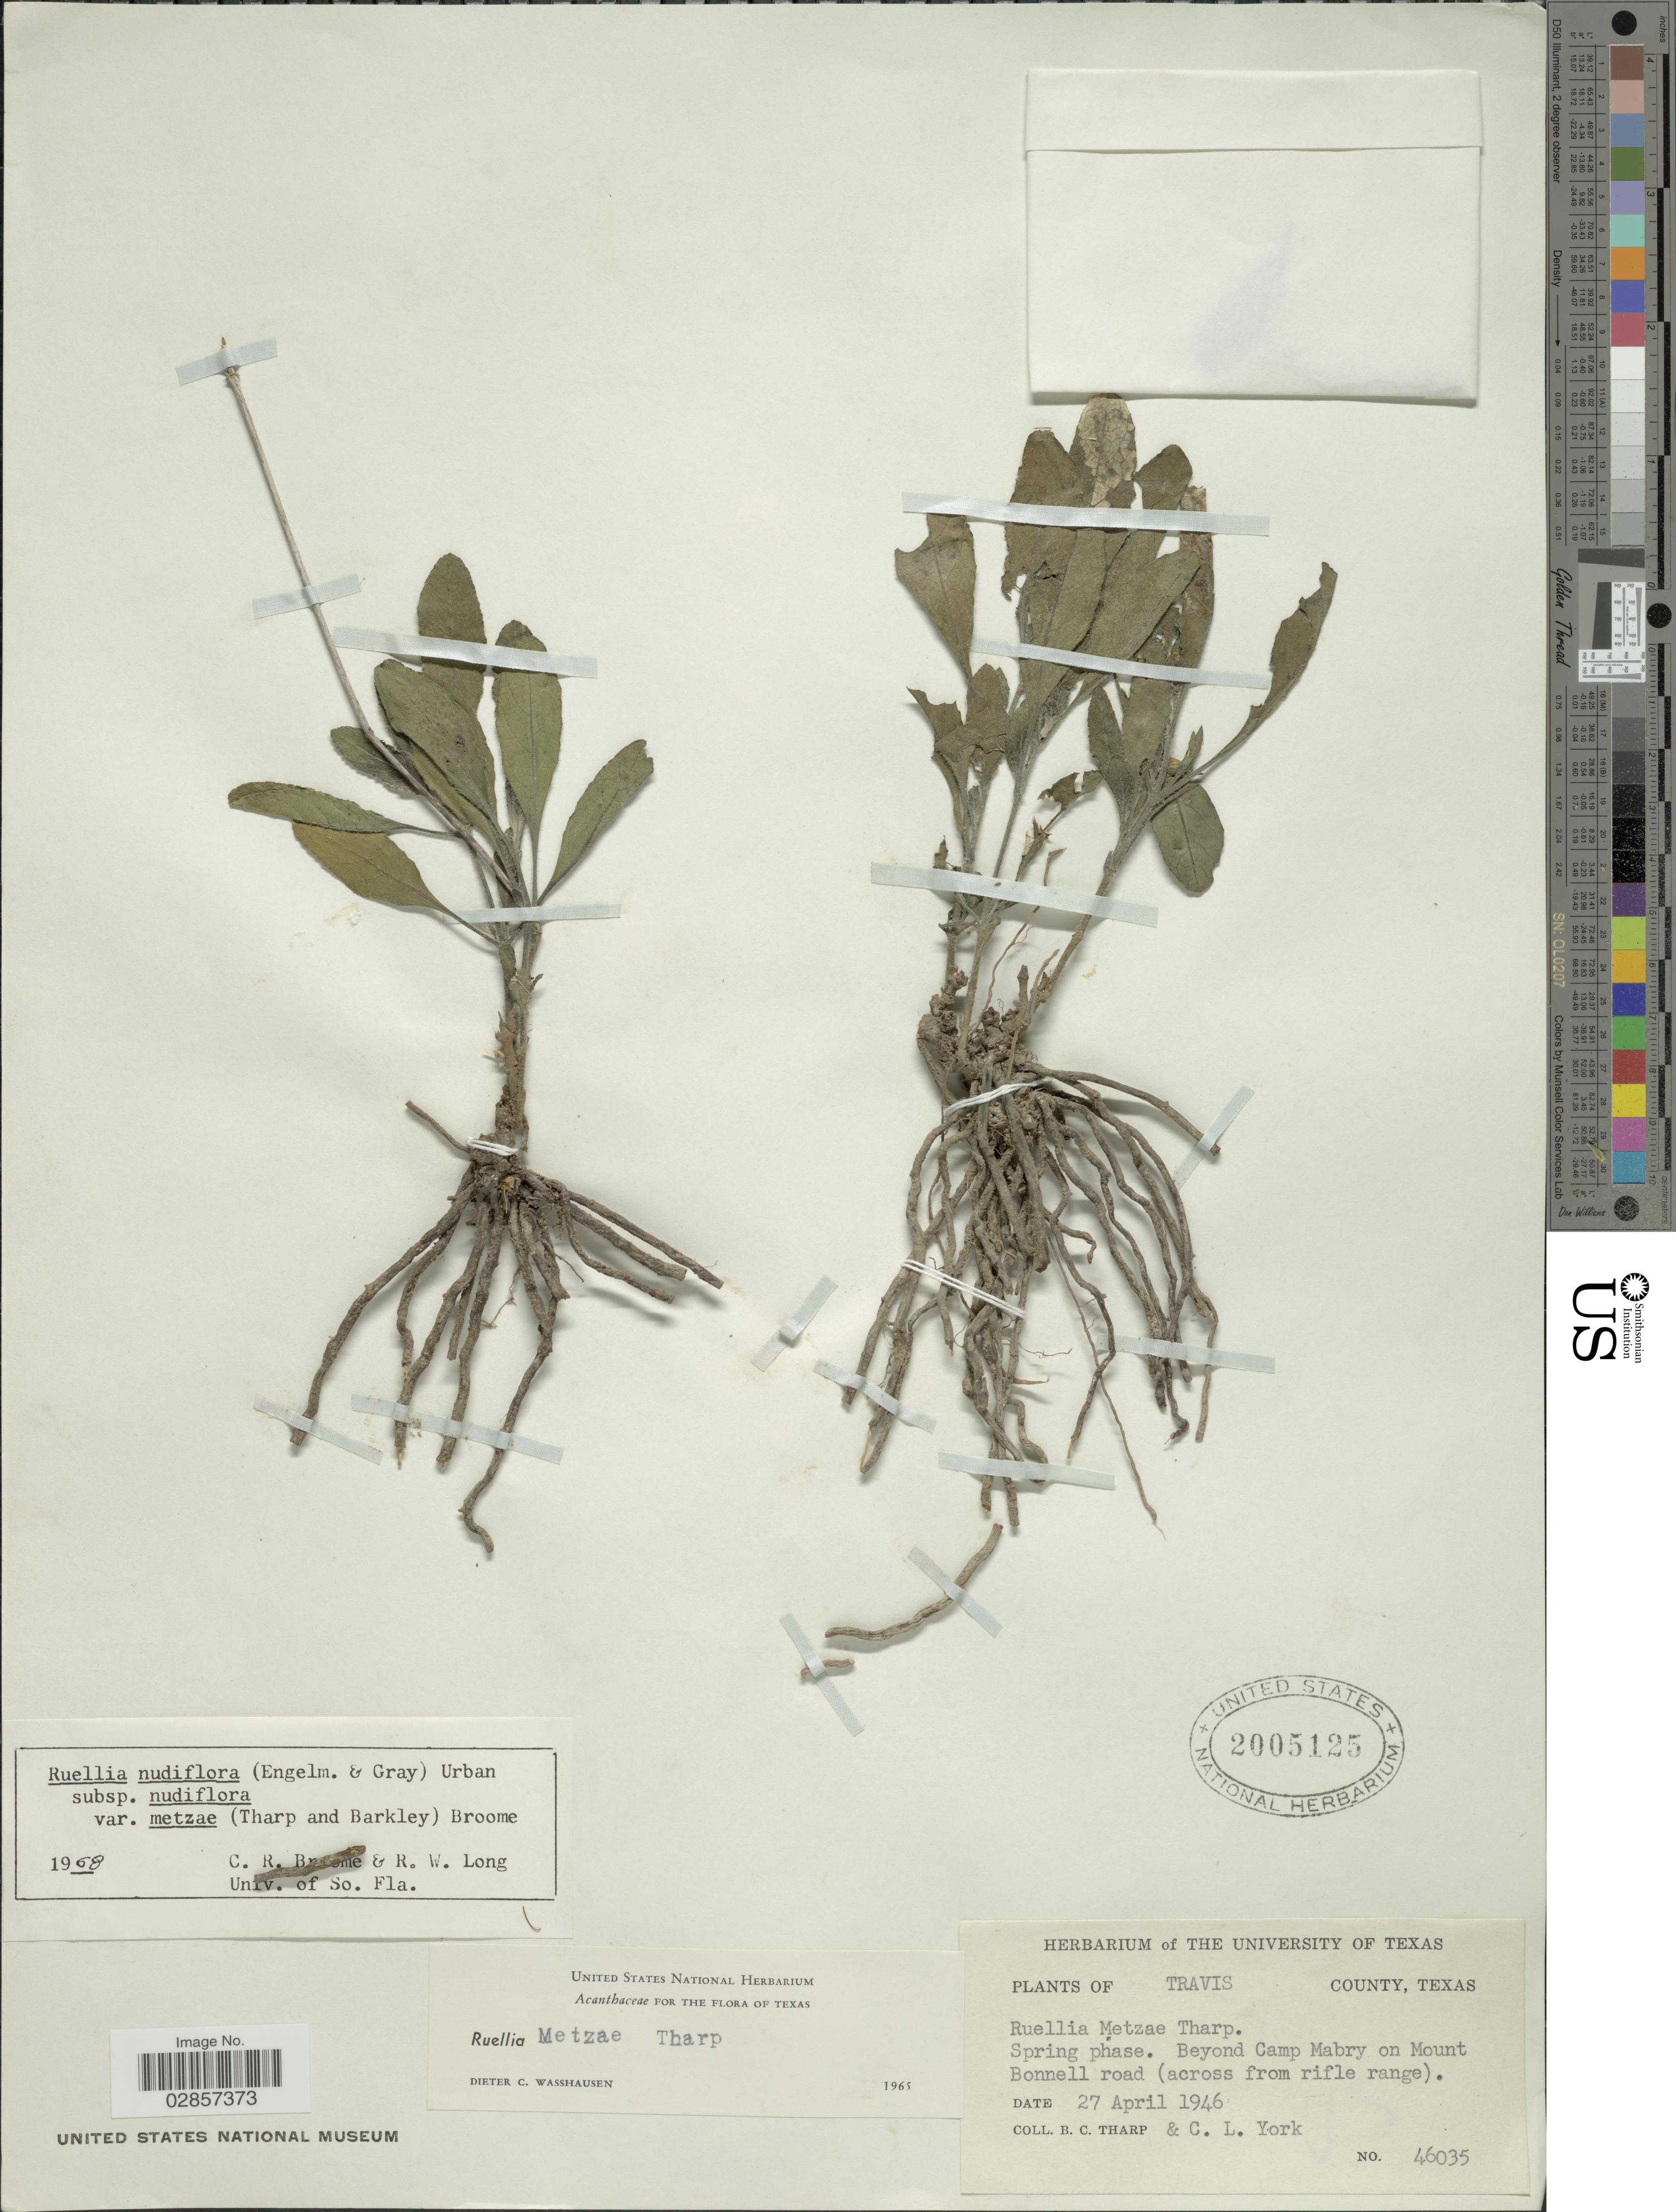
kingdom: Plantae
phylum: Tracheophyta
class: Magnoliopsida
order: Lamiales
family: Acanthaceae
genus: Ruellia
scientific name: Ruellia metziae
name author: Tharp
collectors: B. C. Tharp & C. L. York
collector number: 46035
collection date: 1946-04-27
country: United States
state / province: Texas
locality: Travis County, Texas, Beyond Camp Mabry on Mount Bonnell road (across from rifle range).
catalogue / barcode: US 2005125